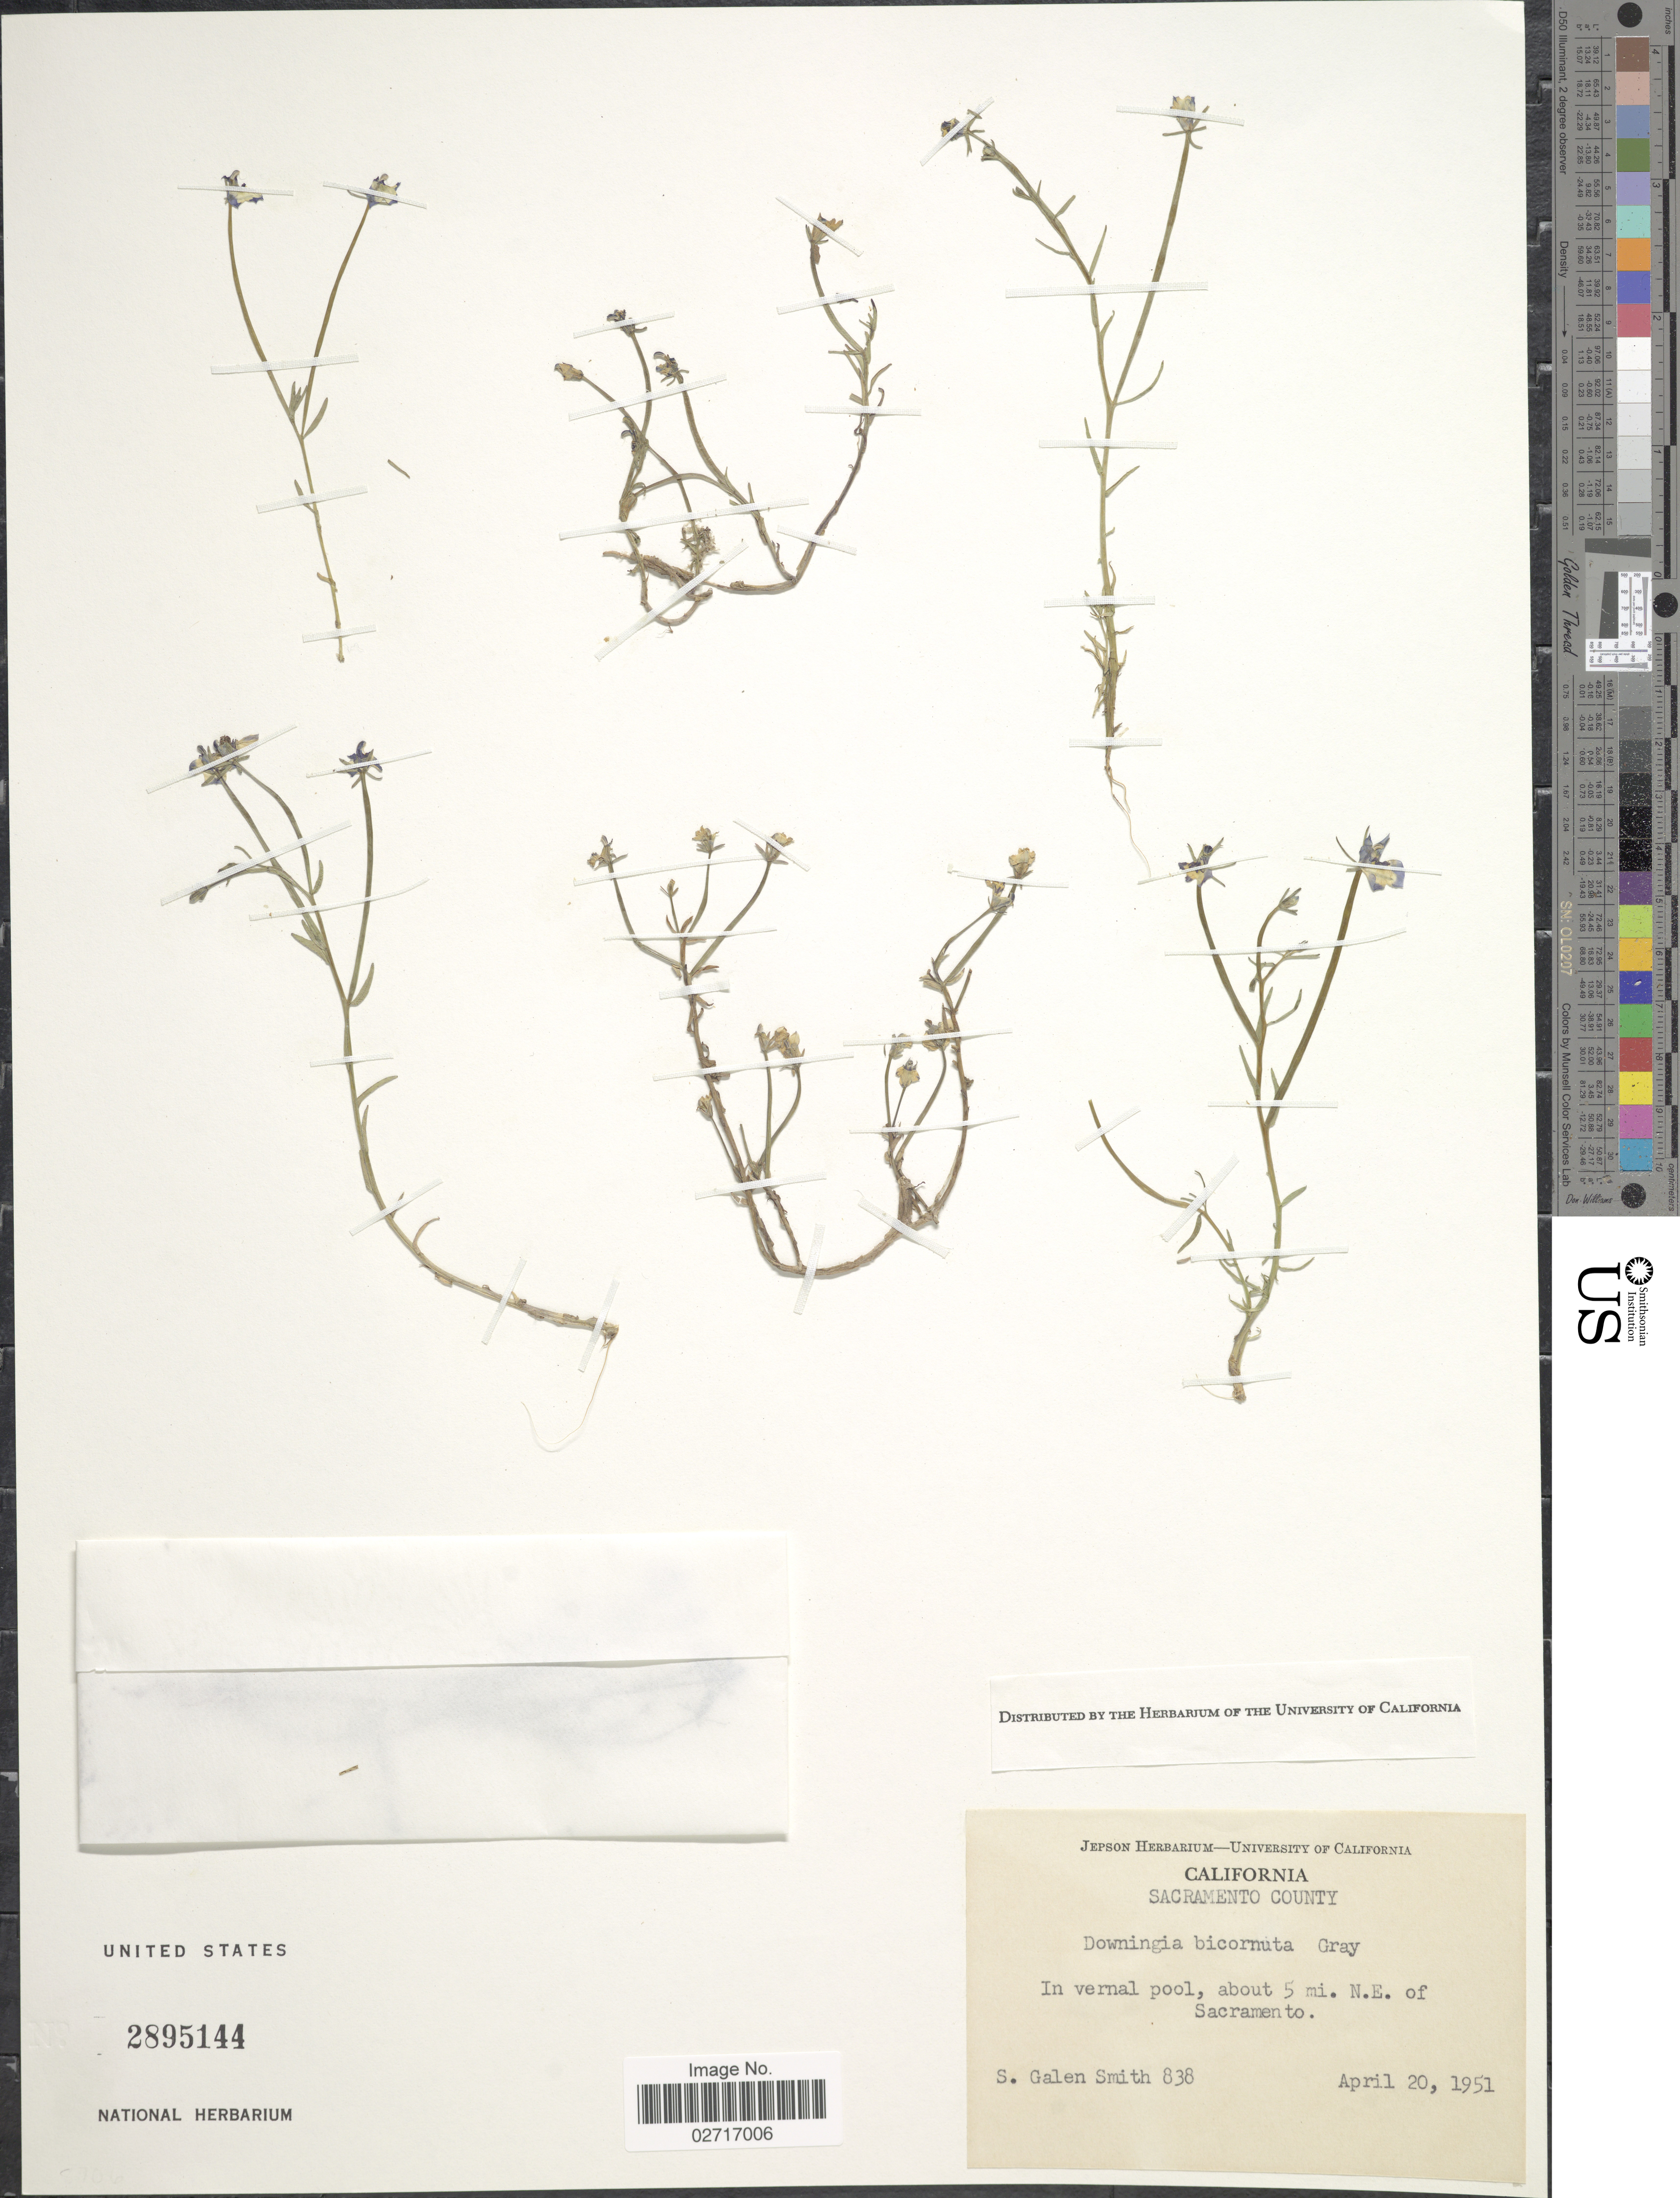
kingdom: Plantae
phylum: Tracheophyta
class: Magnoliopsida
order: Asterales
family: Campanulaceae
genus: Downingia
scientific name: Downingia bicornuta var. bicornuta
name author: A. Gray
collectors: S. G. Smith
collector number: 838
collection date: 1951-04-20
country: United States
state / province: California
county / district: Sacramento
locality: Sacramento County. In vernal pool, about 5 mi. N.E. of Sacramento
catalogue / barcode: US 2895144